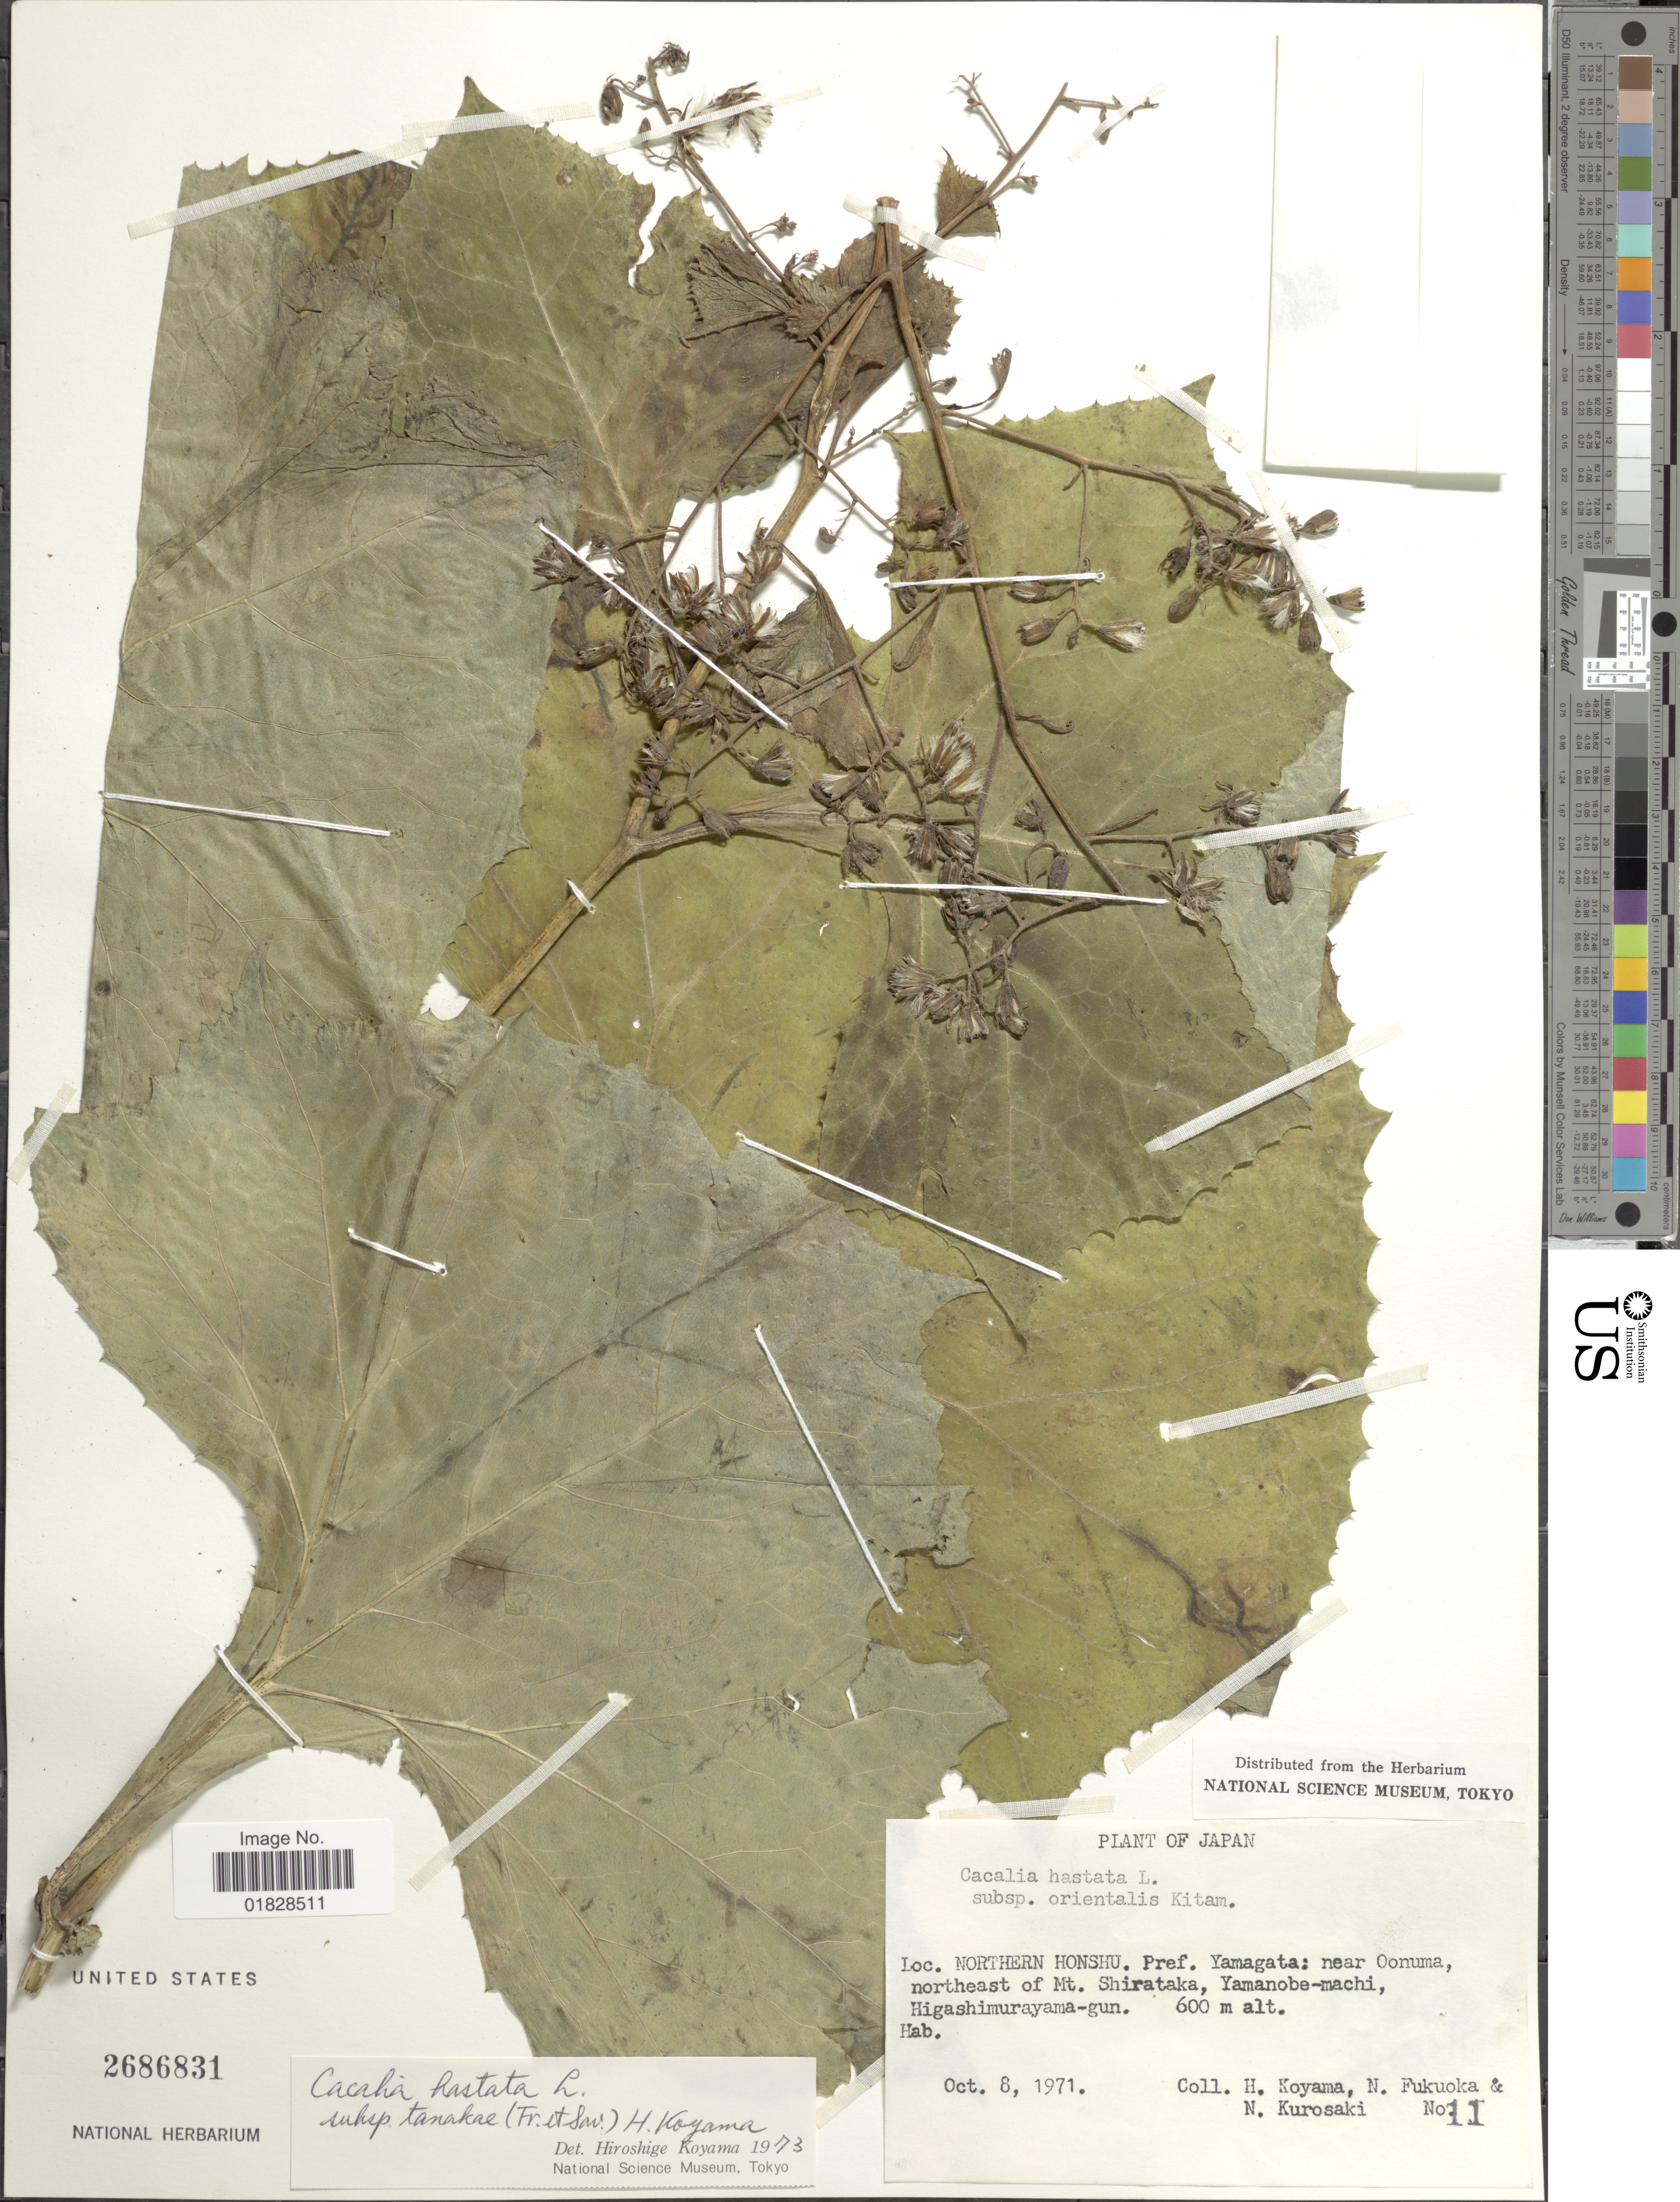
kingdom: Plantae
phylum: Tracheophyta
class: Magnoliopsida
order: Asterales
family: Asteraceae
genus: Parasenecio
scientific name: Parasenecio hastatus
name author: (L.) H. Koyama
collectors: H. Koyama, N. Fukuoka & N. Kurosaki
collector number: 11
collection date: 1971-10-08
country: Japan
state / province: Yamagata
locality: Northern Honshu. Pref. Yamagata: near Oonuma, northeast of Mt. Shirataka, Yamanobe-machi, Higashimurayama-gun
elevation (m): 600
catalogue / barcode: US 2686831